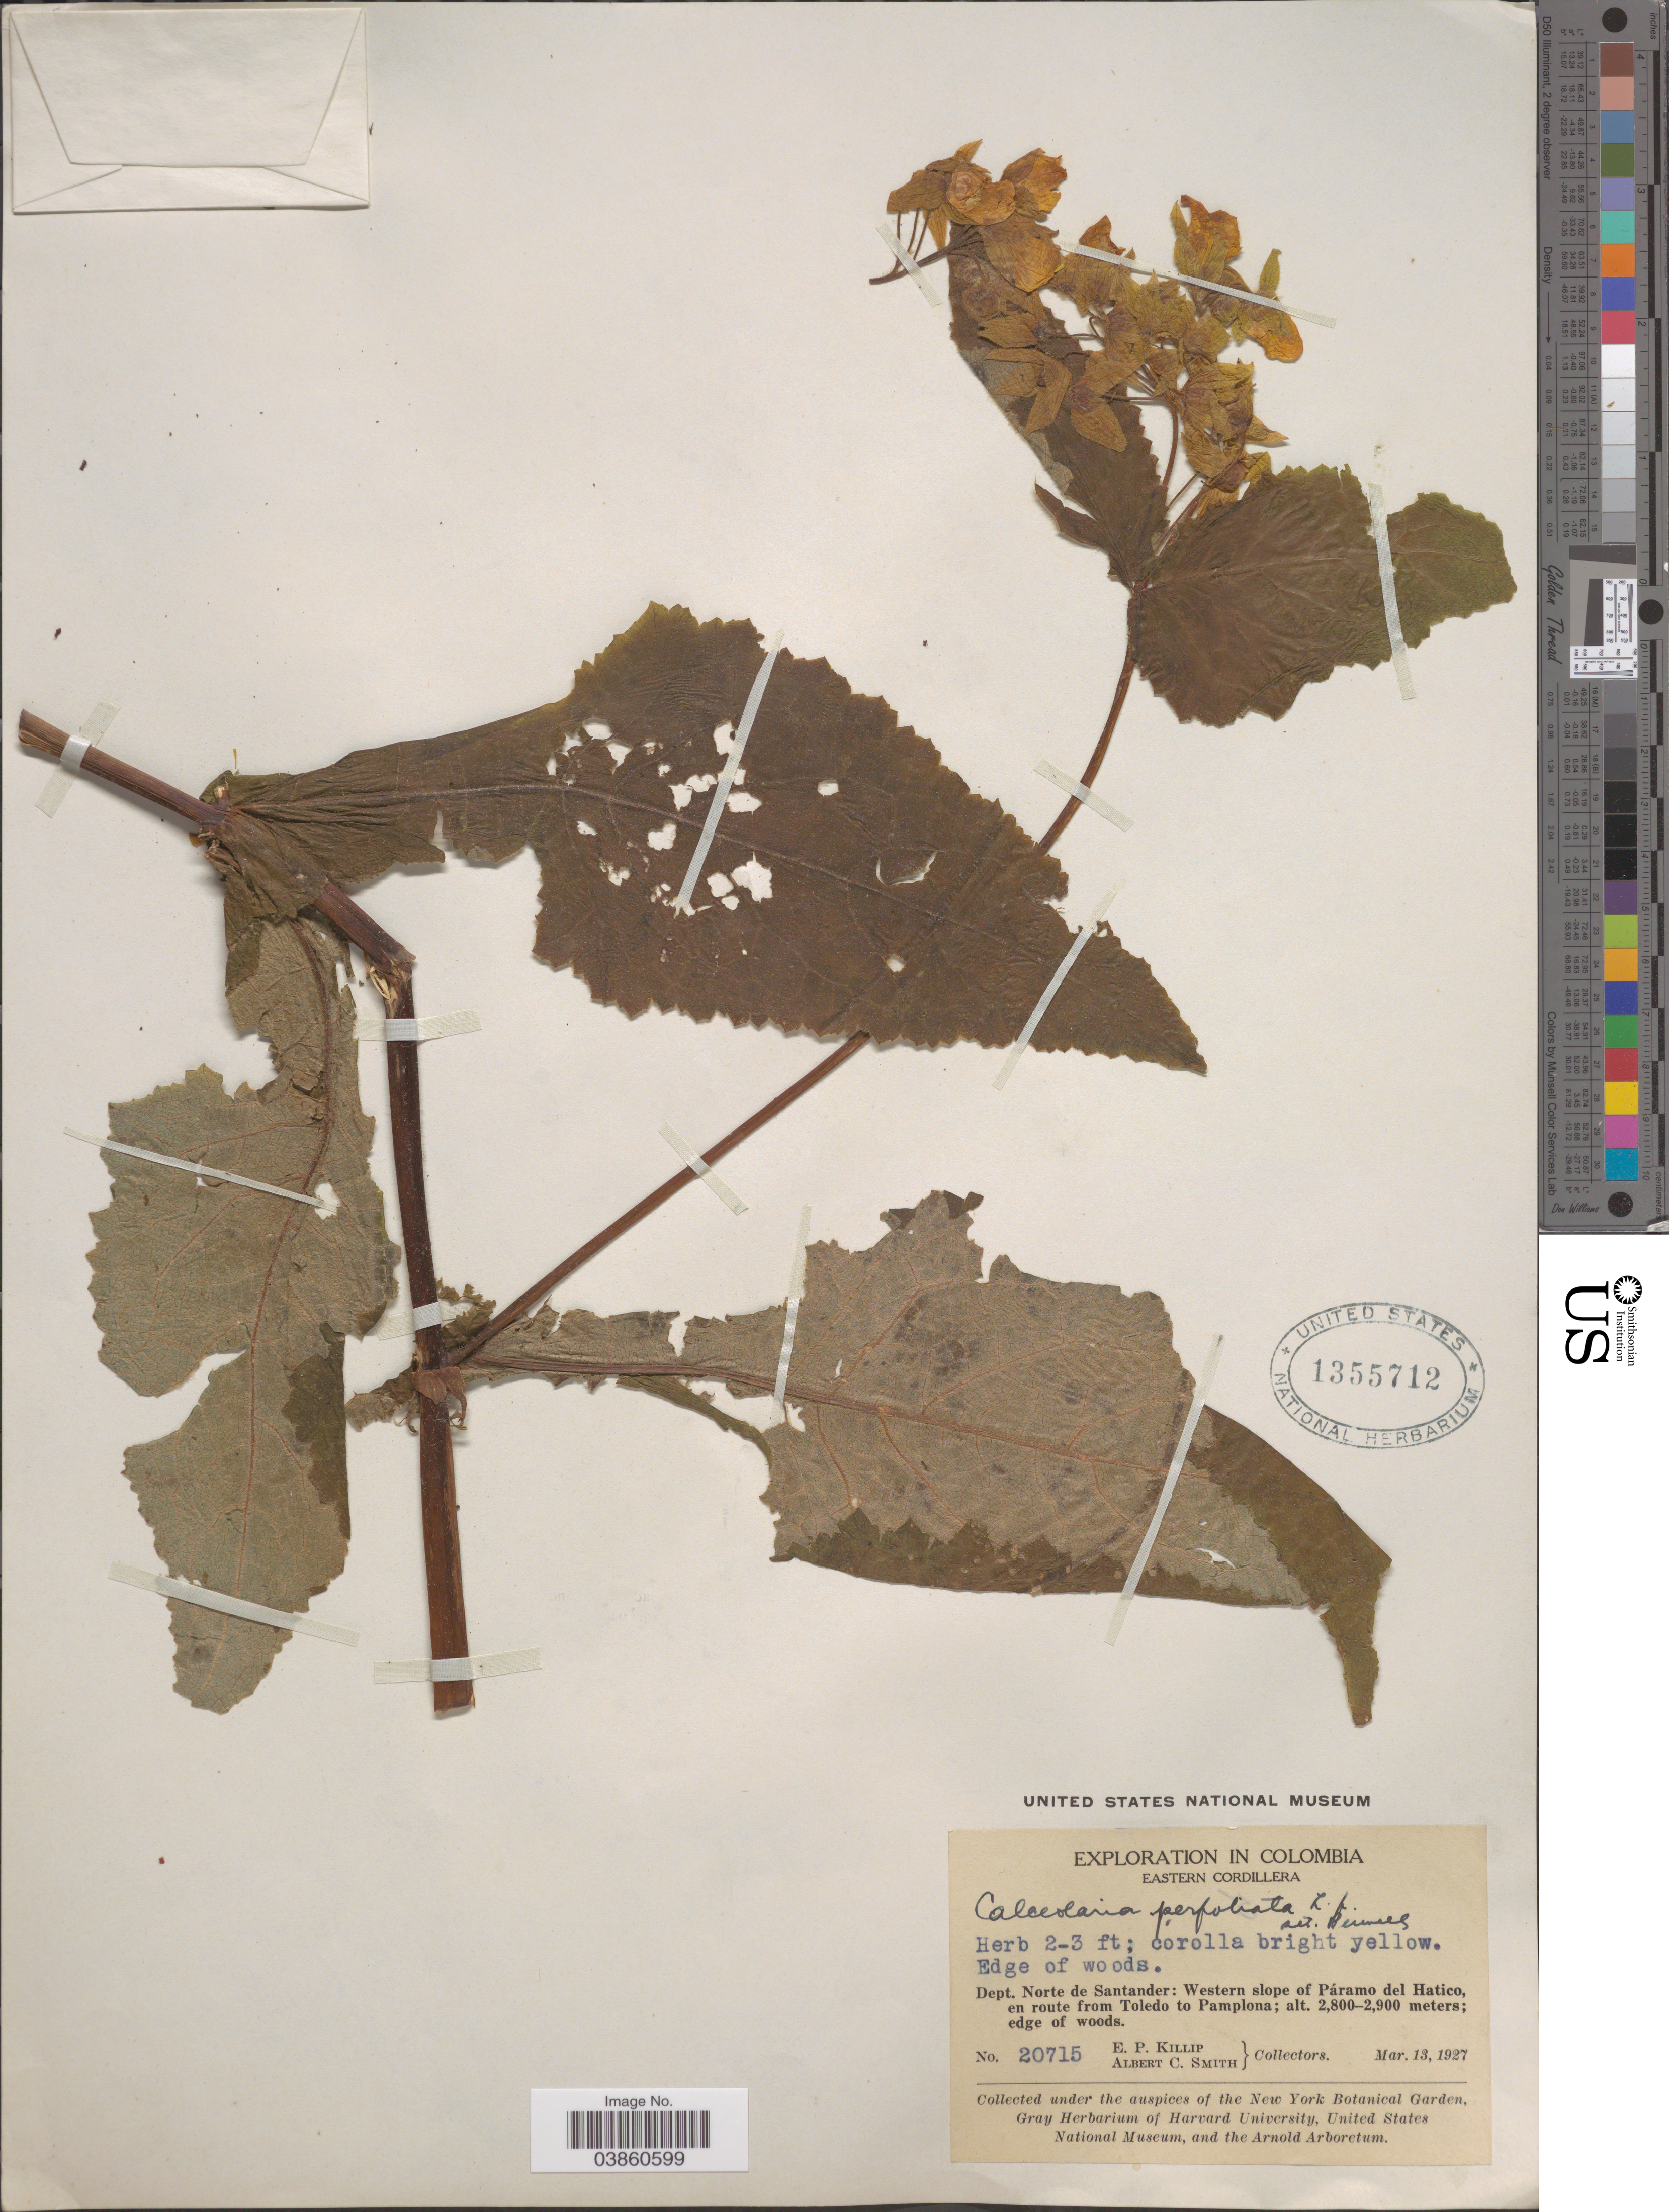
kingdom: Plantae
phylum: Tracheophyta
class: Magnoliopsida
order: Lamiales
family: Calceolariaceae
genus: Calceolaria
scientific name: Calceolaria perfoliata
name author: L. f.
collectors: E. P. Killip & A. C. Smith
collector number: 20715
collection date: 1927-03-13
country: Colombia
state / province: Norte de Santander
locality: Eastern Cordillera. Dept. Norte de Santander: Western slope of Páramo del Hatico, en route from Toledo to Pamplona.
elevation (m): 2800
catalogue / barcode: US 1355712